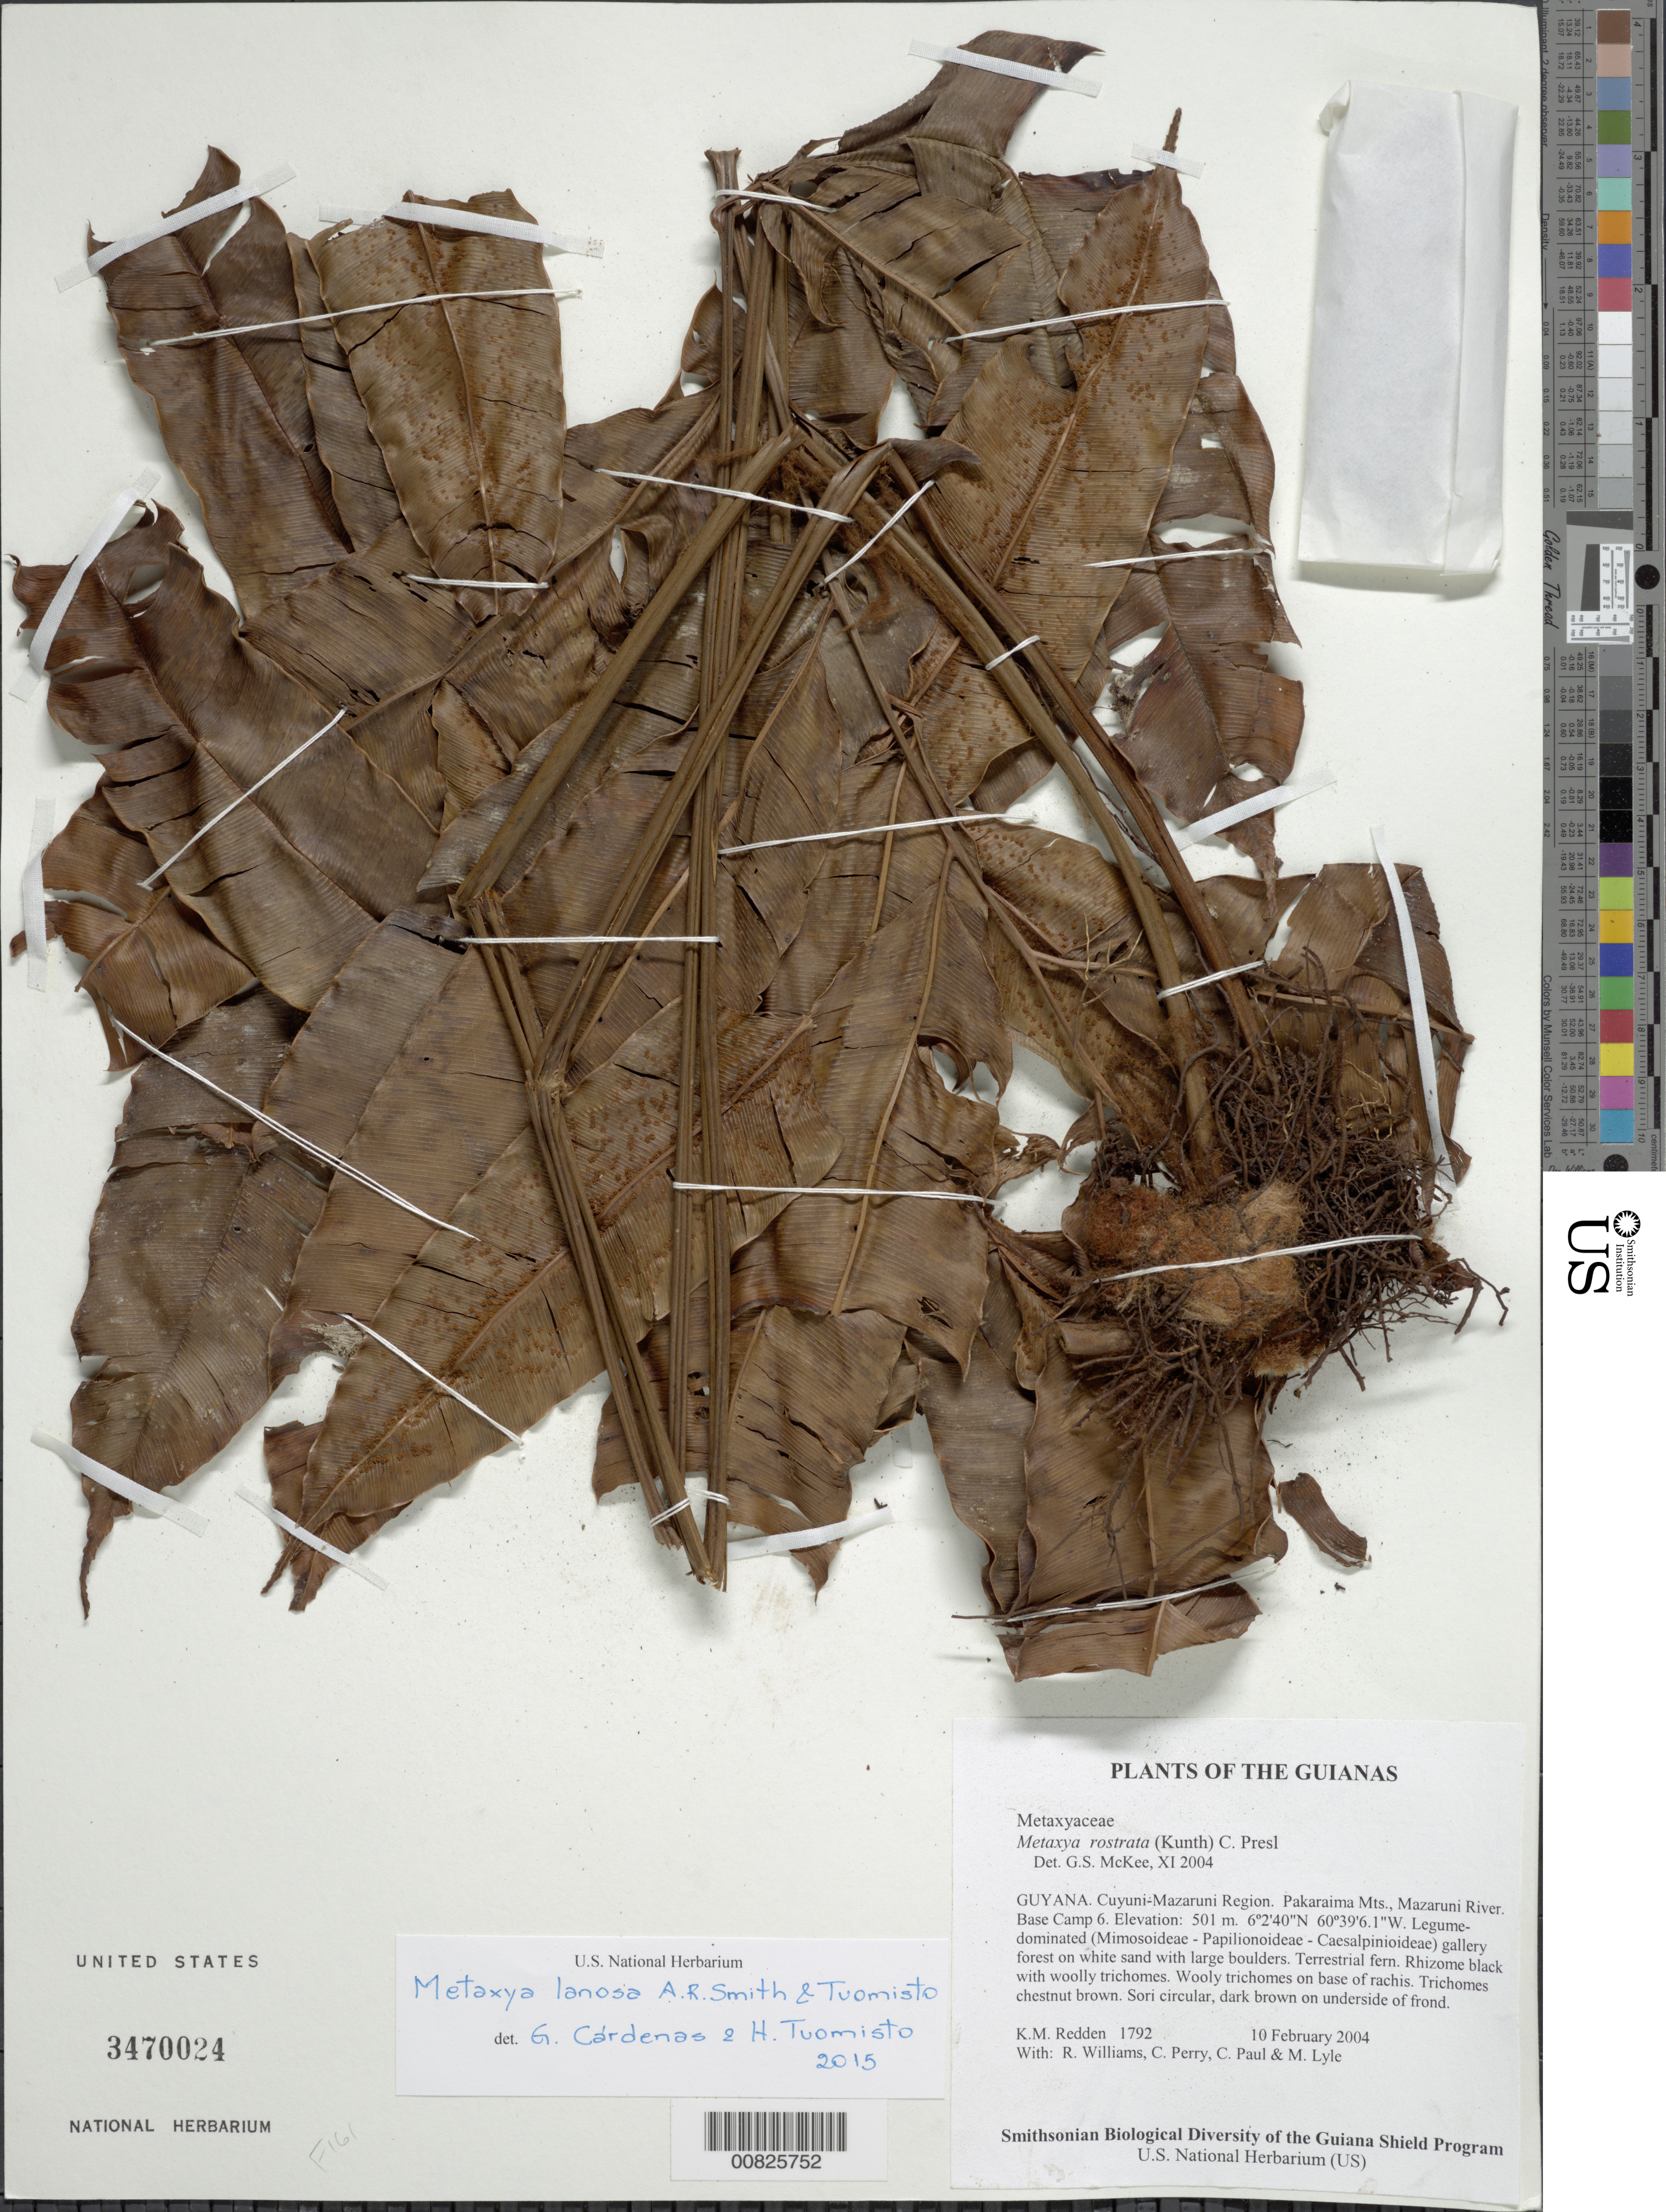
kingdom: Plantae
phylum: Tracheophyta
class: Polypodiopsida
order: Cyatheales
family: Metaxyaceae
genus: Metaxya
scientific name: Metaxya lanosa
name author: A.R. Sm.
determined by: Cárdenas, G.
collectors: K. M. Redden, R. Williams, C. Perry, C. Paul & M. Lyle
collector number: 1792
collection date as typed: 10 February 2004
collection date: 2004-02-10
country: Guyana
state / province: Cuyuni-Mazaruni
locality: Pakaraima Mts., Mazaruni River. Base Camp 6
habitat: Legume-dominated (Mimosoideae - Papilionoideae - Caesalpinioideae) gallery forest on white sand with large boulders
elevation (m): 501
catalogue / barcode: US 3470024